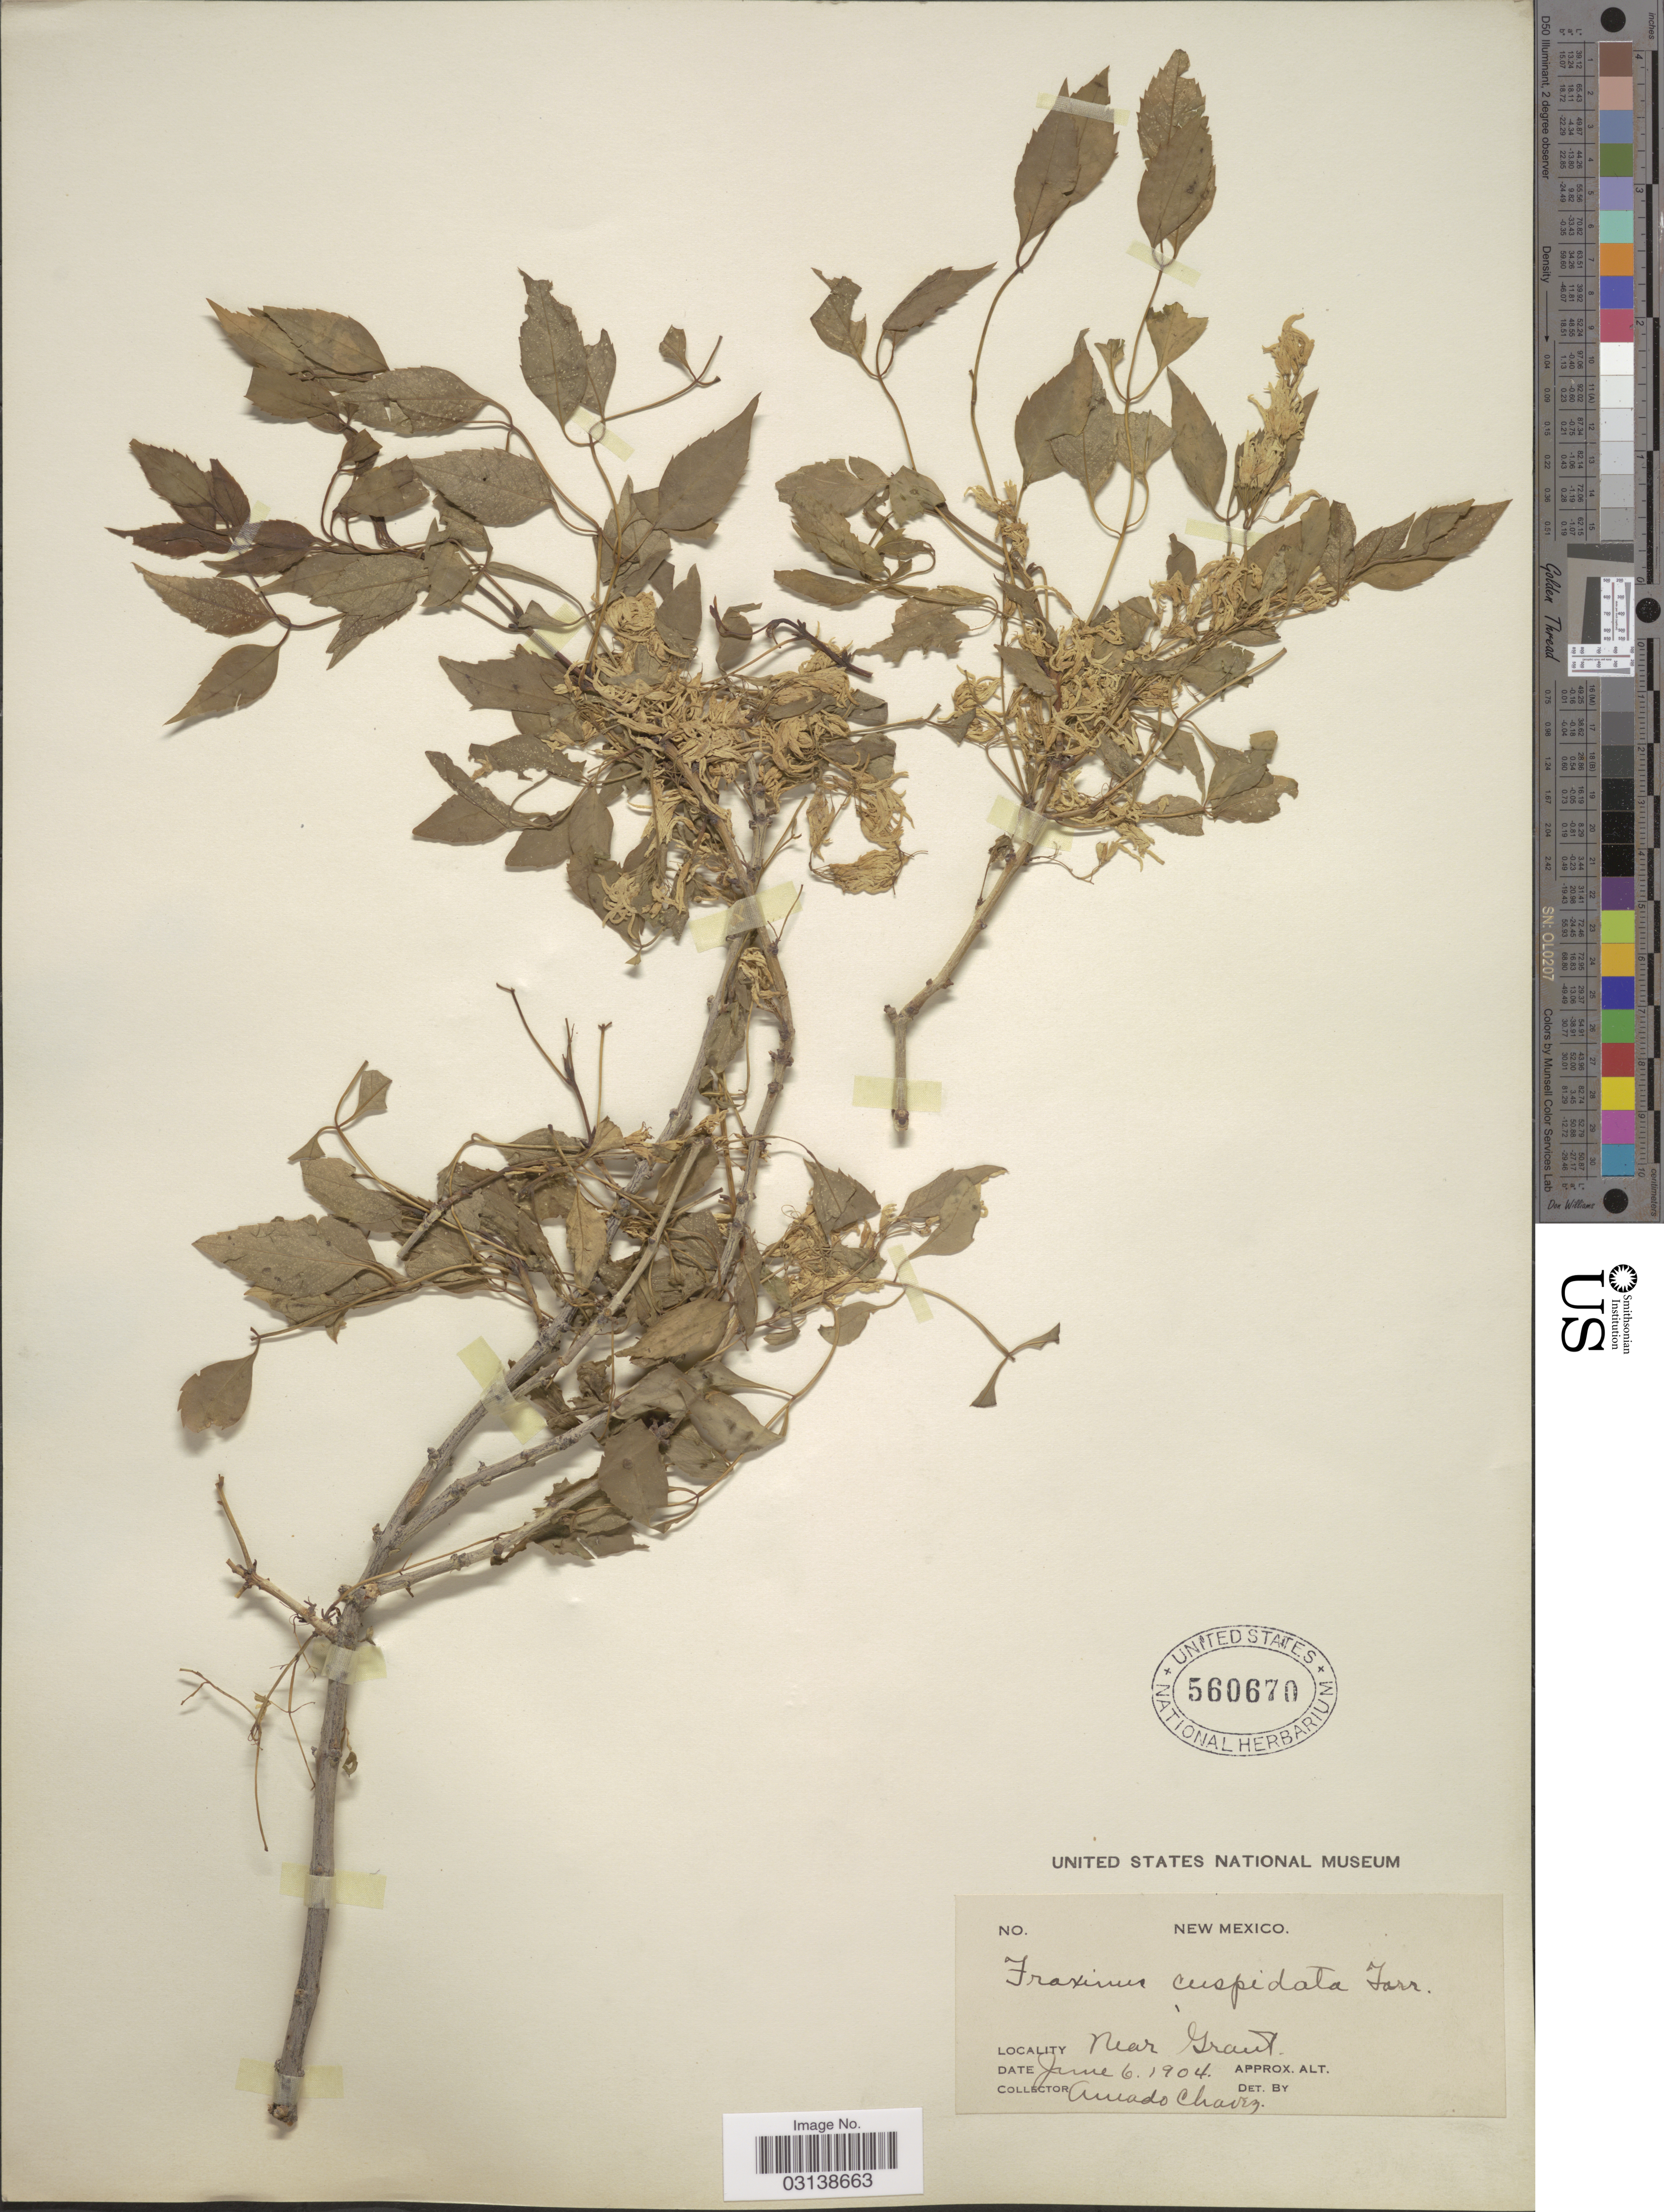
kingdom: Plantae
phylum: Tracheophyta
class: Magnoliopsida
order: Lamiales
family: Oleaceae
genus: Fraxinus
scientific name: Fraxinus cuspidata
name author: Torr.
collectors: A. Chavez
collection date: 1904-06-06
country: United States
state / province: New Mexico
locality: Near Grant.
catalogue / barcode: US 560670